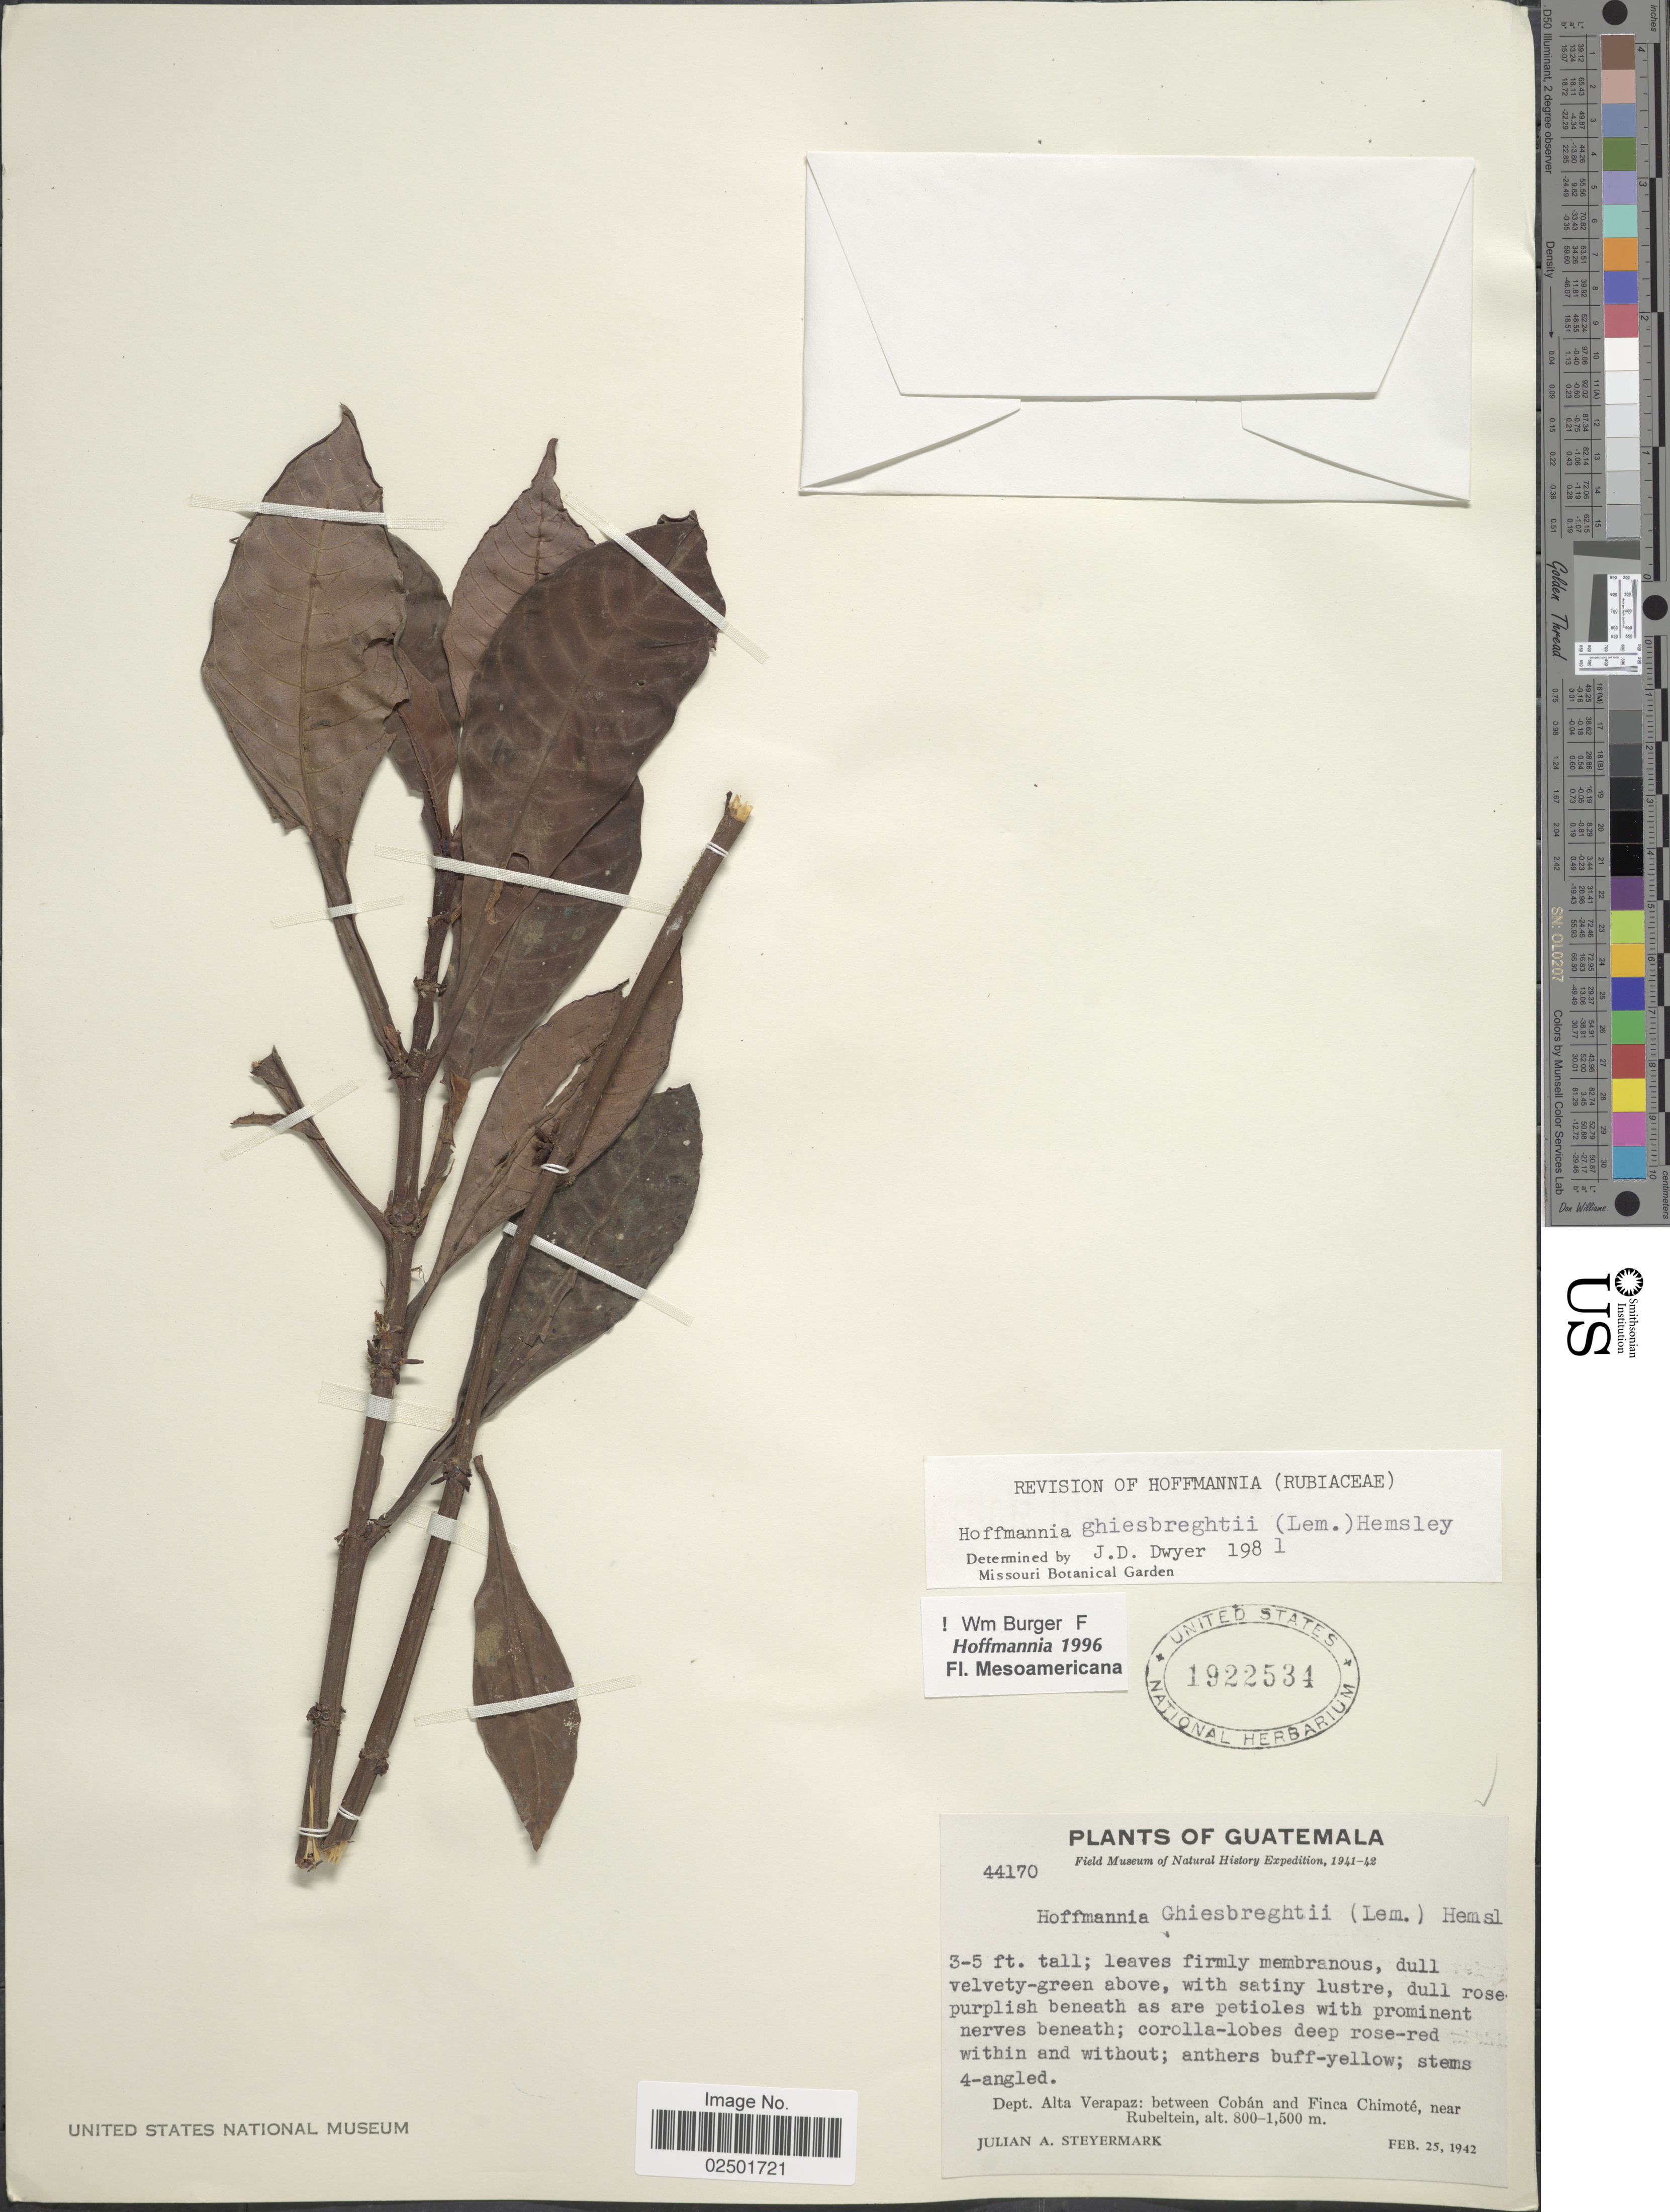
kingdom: Plantae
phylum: Tracheophyta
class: Magnoliopsida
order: Gentianales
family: Rubiaceae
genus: Hoffmannia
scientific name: Hoffmannia ghiesbreghtii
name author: (Lem.) Hemsl.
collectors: J. Steyermark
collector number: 44170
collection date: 1942-02-25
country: Guatemala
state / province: Alta Verapaz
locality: between Cobán and Finca Chimoté, near Rubeltein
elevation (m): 800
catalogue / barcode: US 1922534